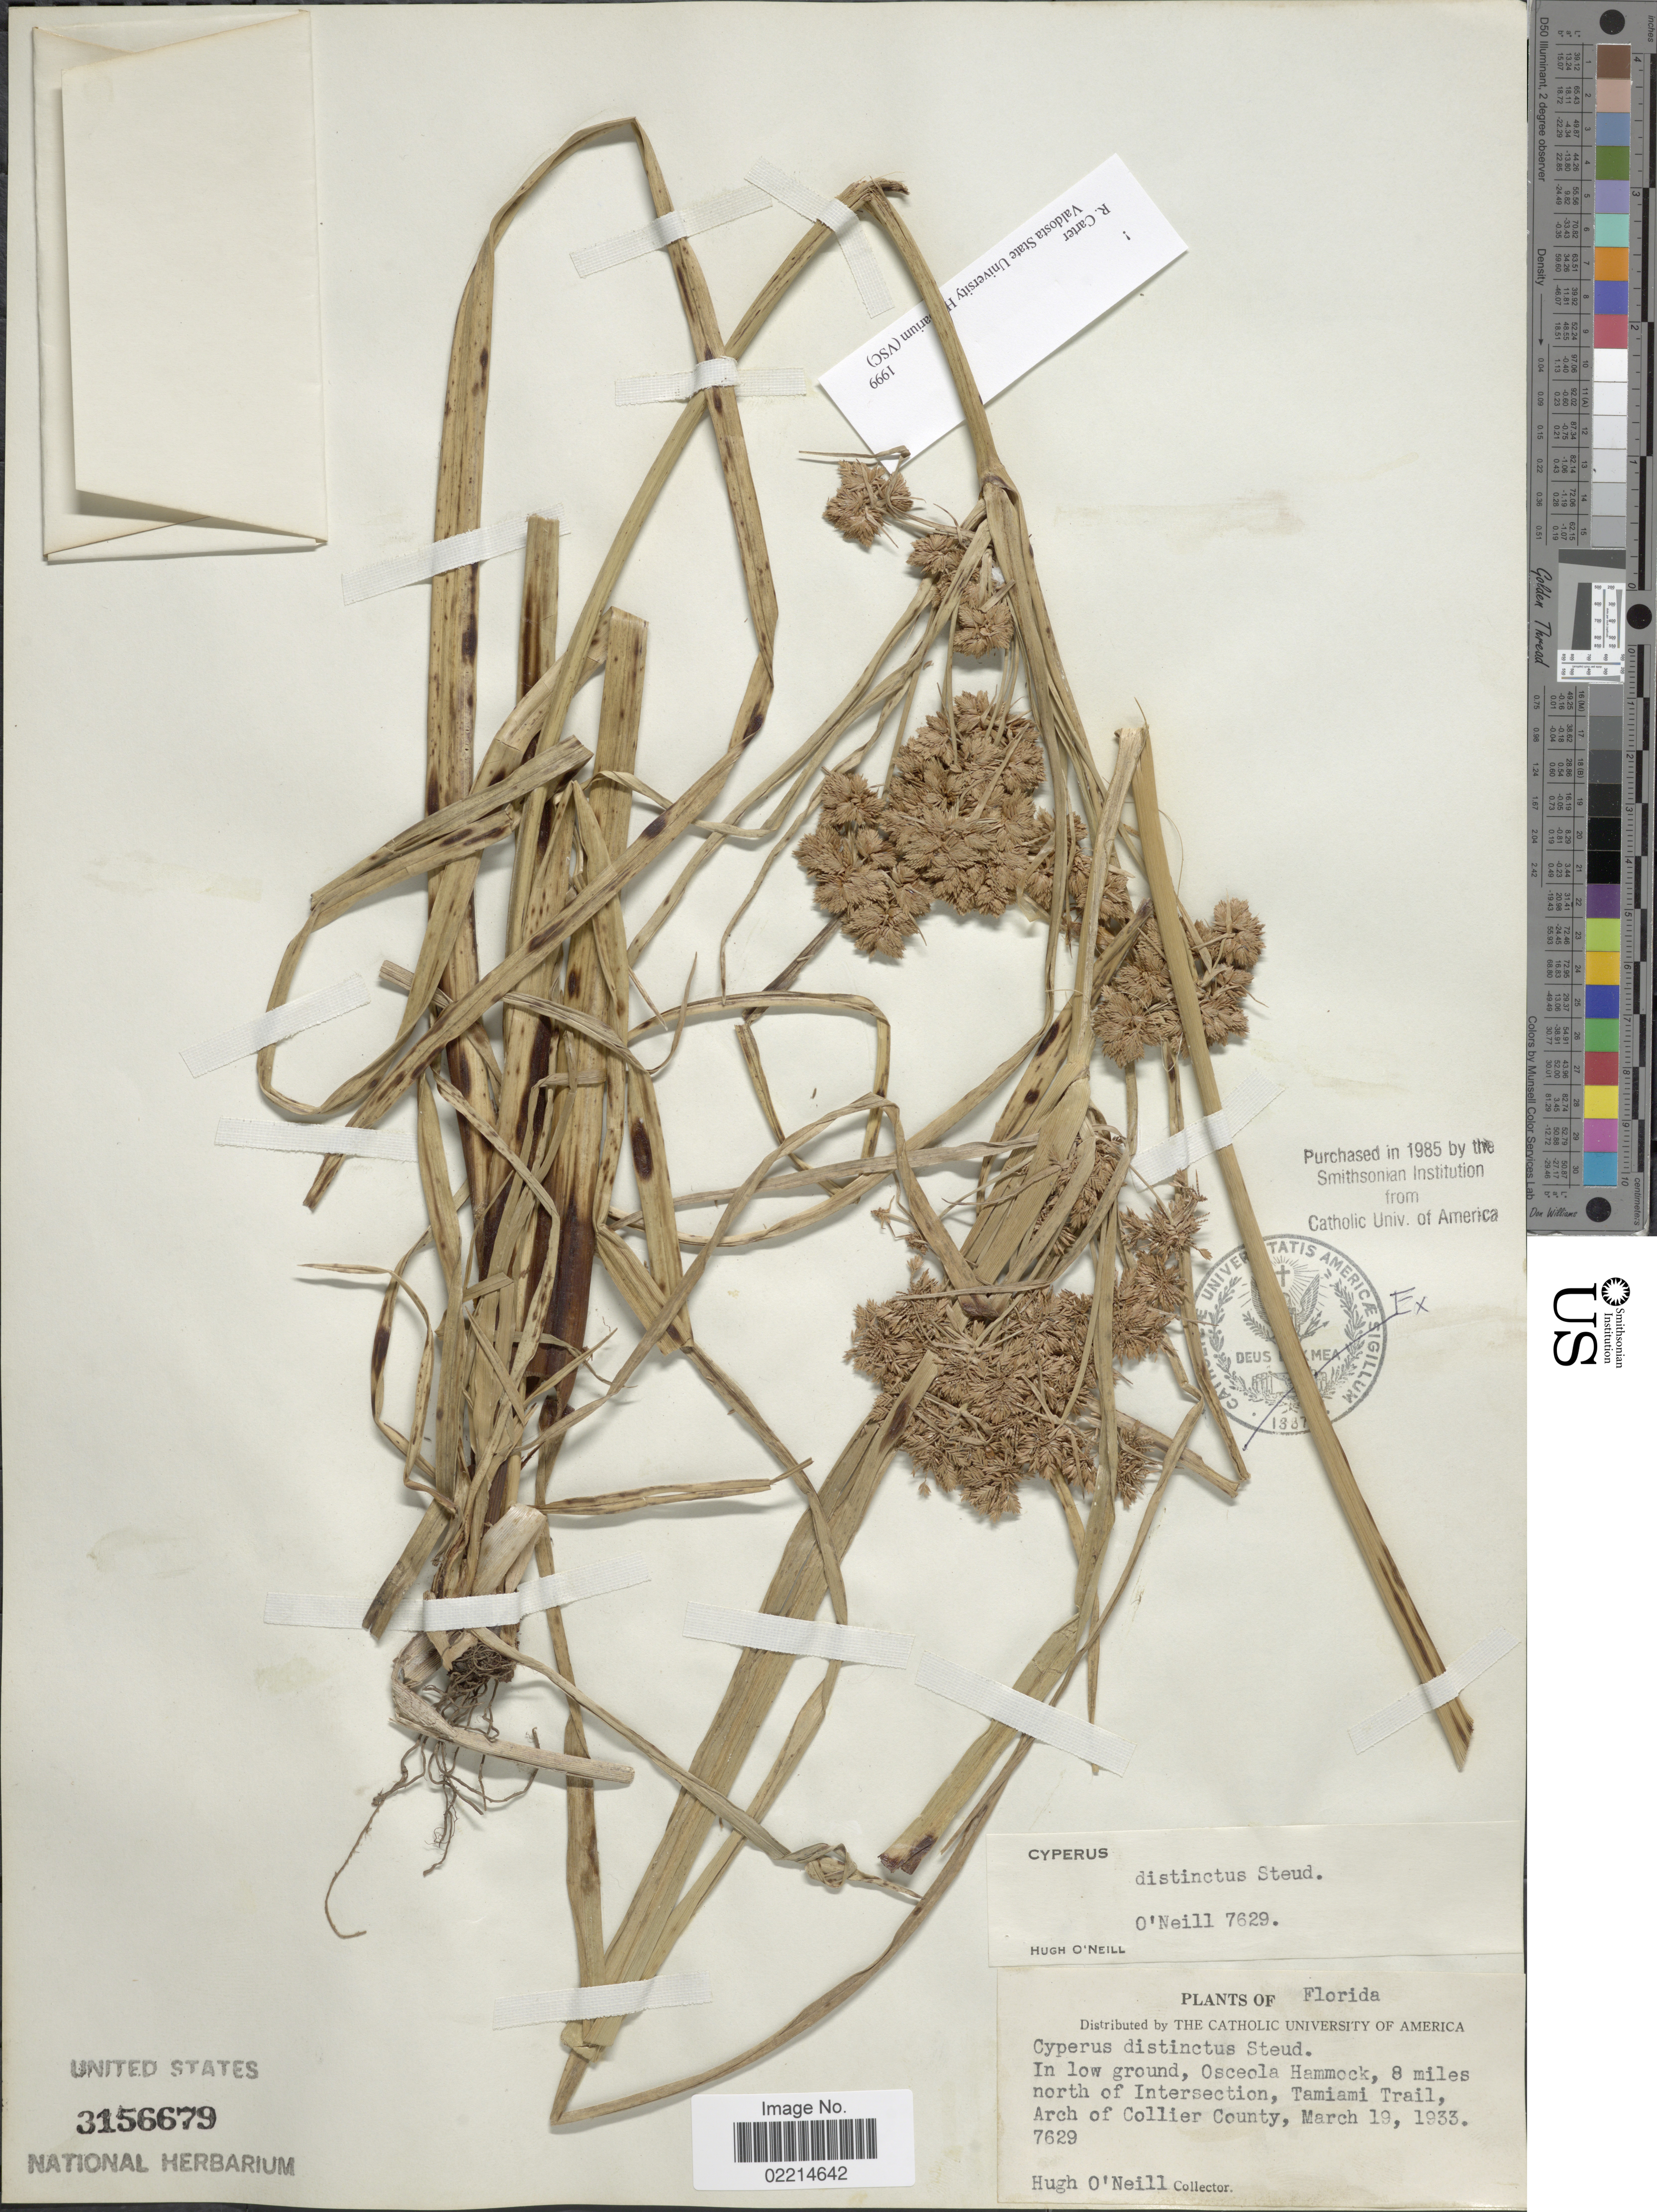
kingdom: Plantae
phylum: Tracheophyta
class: Liliopsida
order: Poales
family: Cyperaceae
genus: Cyperus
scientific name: Cyperus distinctus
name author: Steud.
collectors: H. O'Neill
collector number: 7629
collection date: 1933-03-19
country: United States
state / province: Florida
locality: In low ground, Osceola Hammock, 8 miles north of Intersection, Tamiami Trail, Arch of Collier County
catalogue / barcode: US 3156679